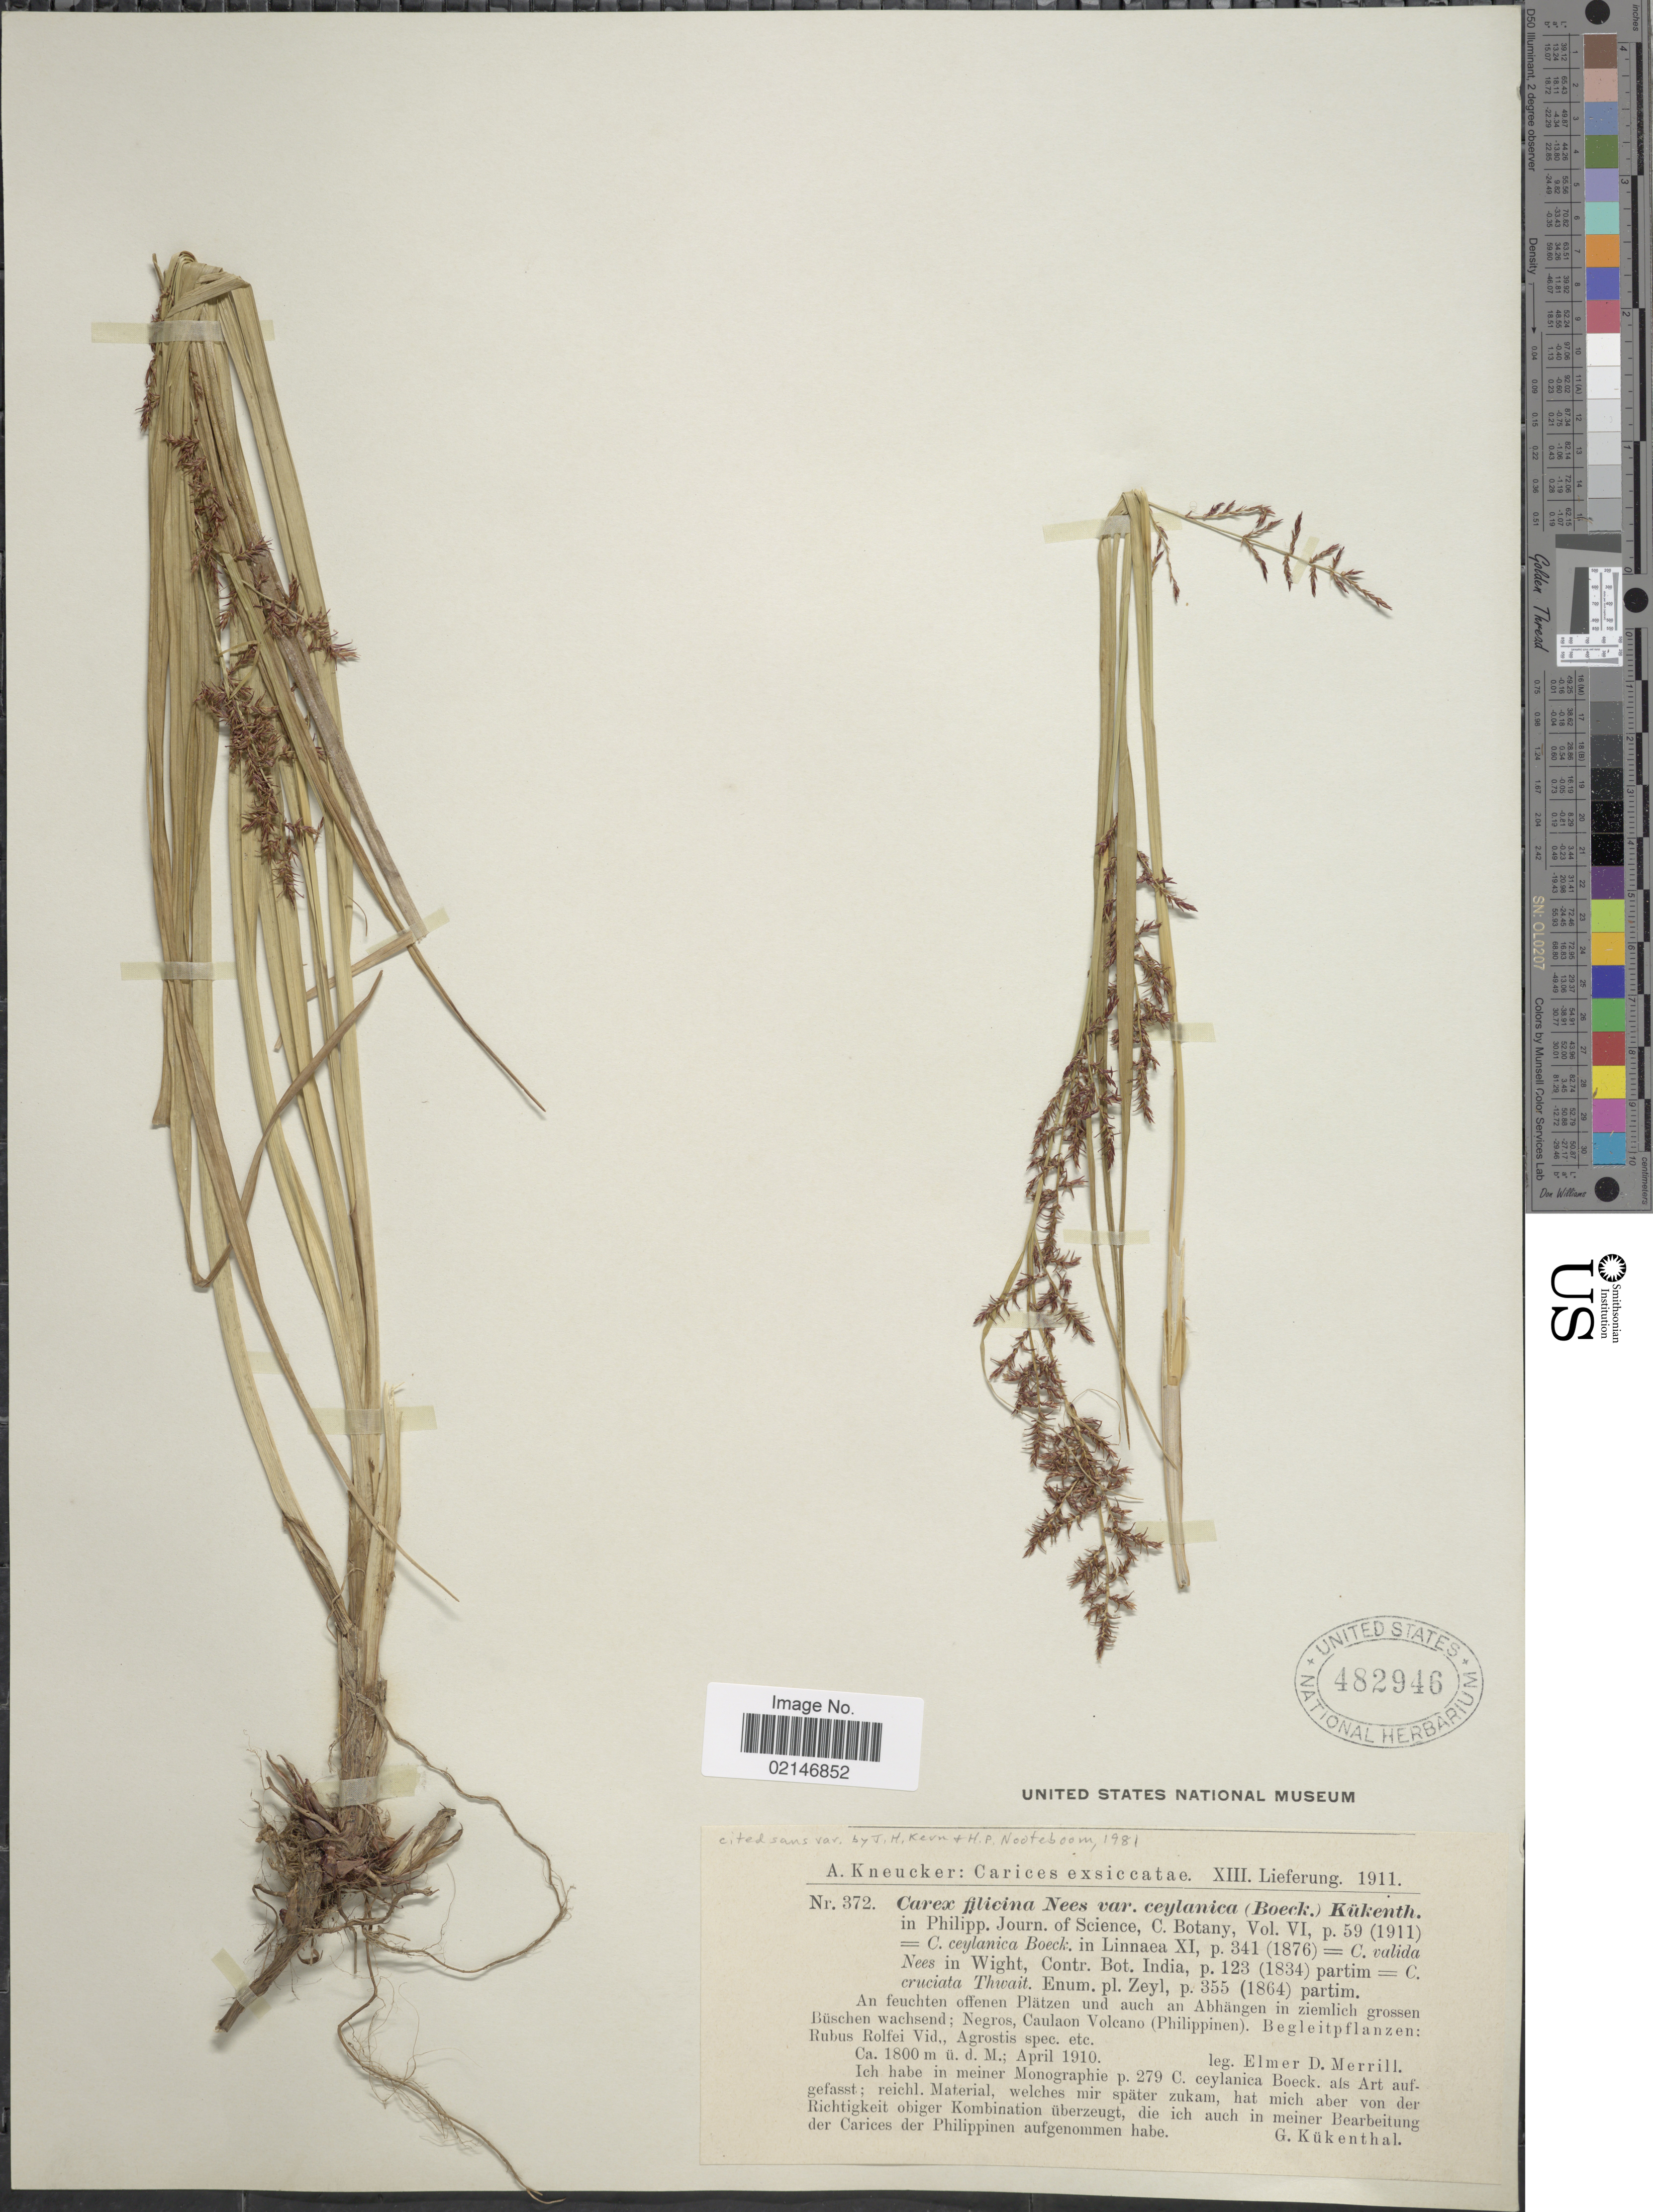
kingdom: Plantae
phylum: Tracheophyta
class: Liliopsida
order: Poales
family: Cyperaceae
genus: Carex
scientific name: Carex filicina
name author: Nees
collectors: G. Kükenthal & A. Kneucker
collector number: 372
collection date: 1910-04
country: Philippines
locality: An feuchten offenen Platzen und auch an Abhangen in Ziemlich grossen Buschen wachsend; Negros, Caulaon Volcano (Philippinen)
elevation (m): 1800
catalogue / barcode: US 482946